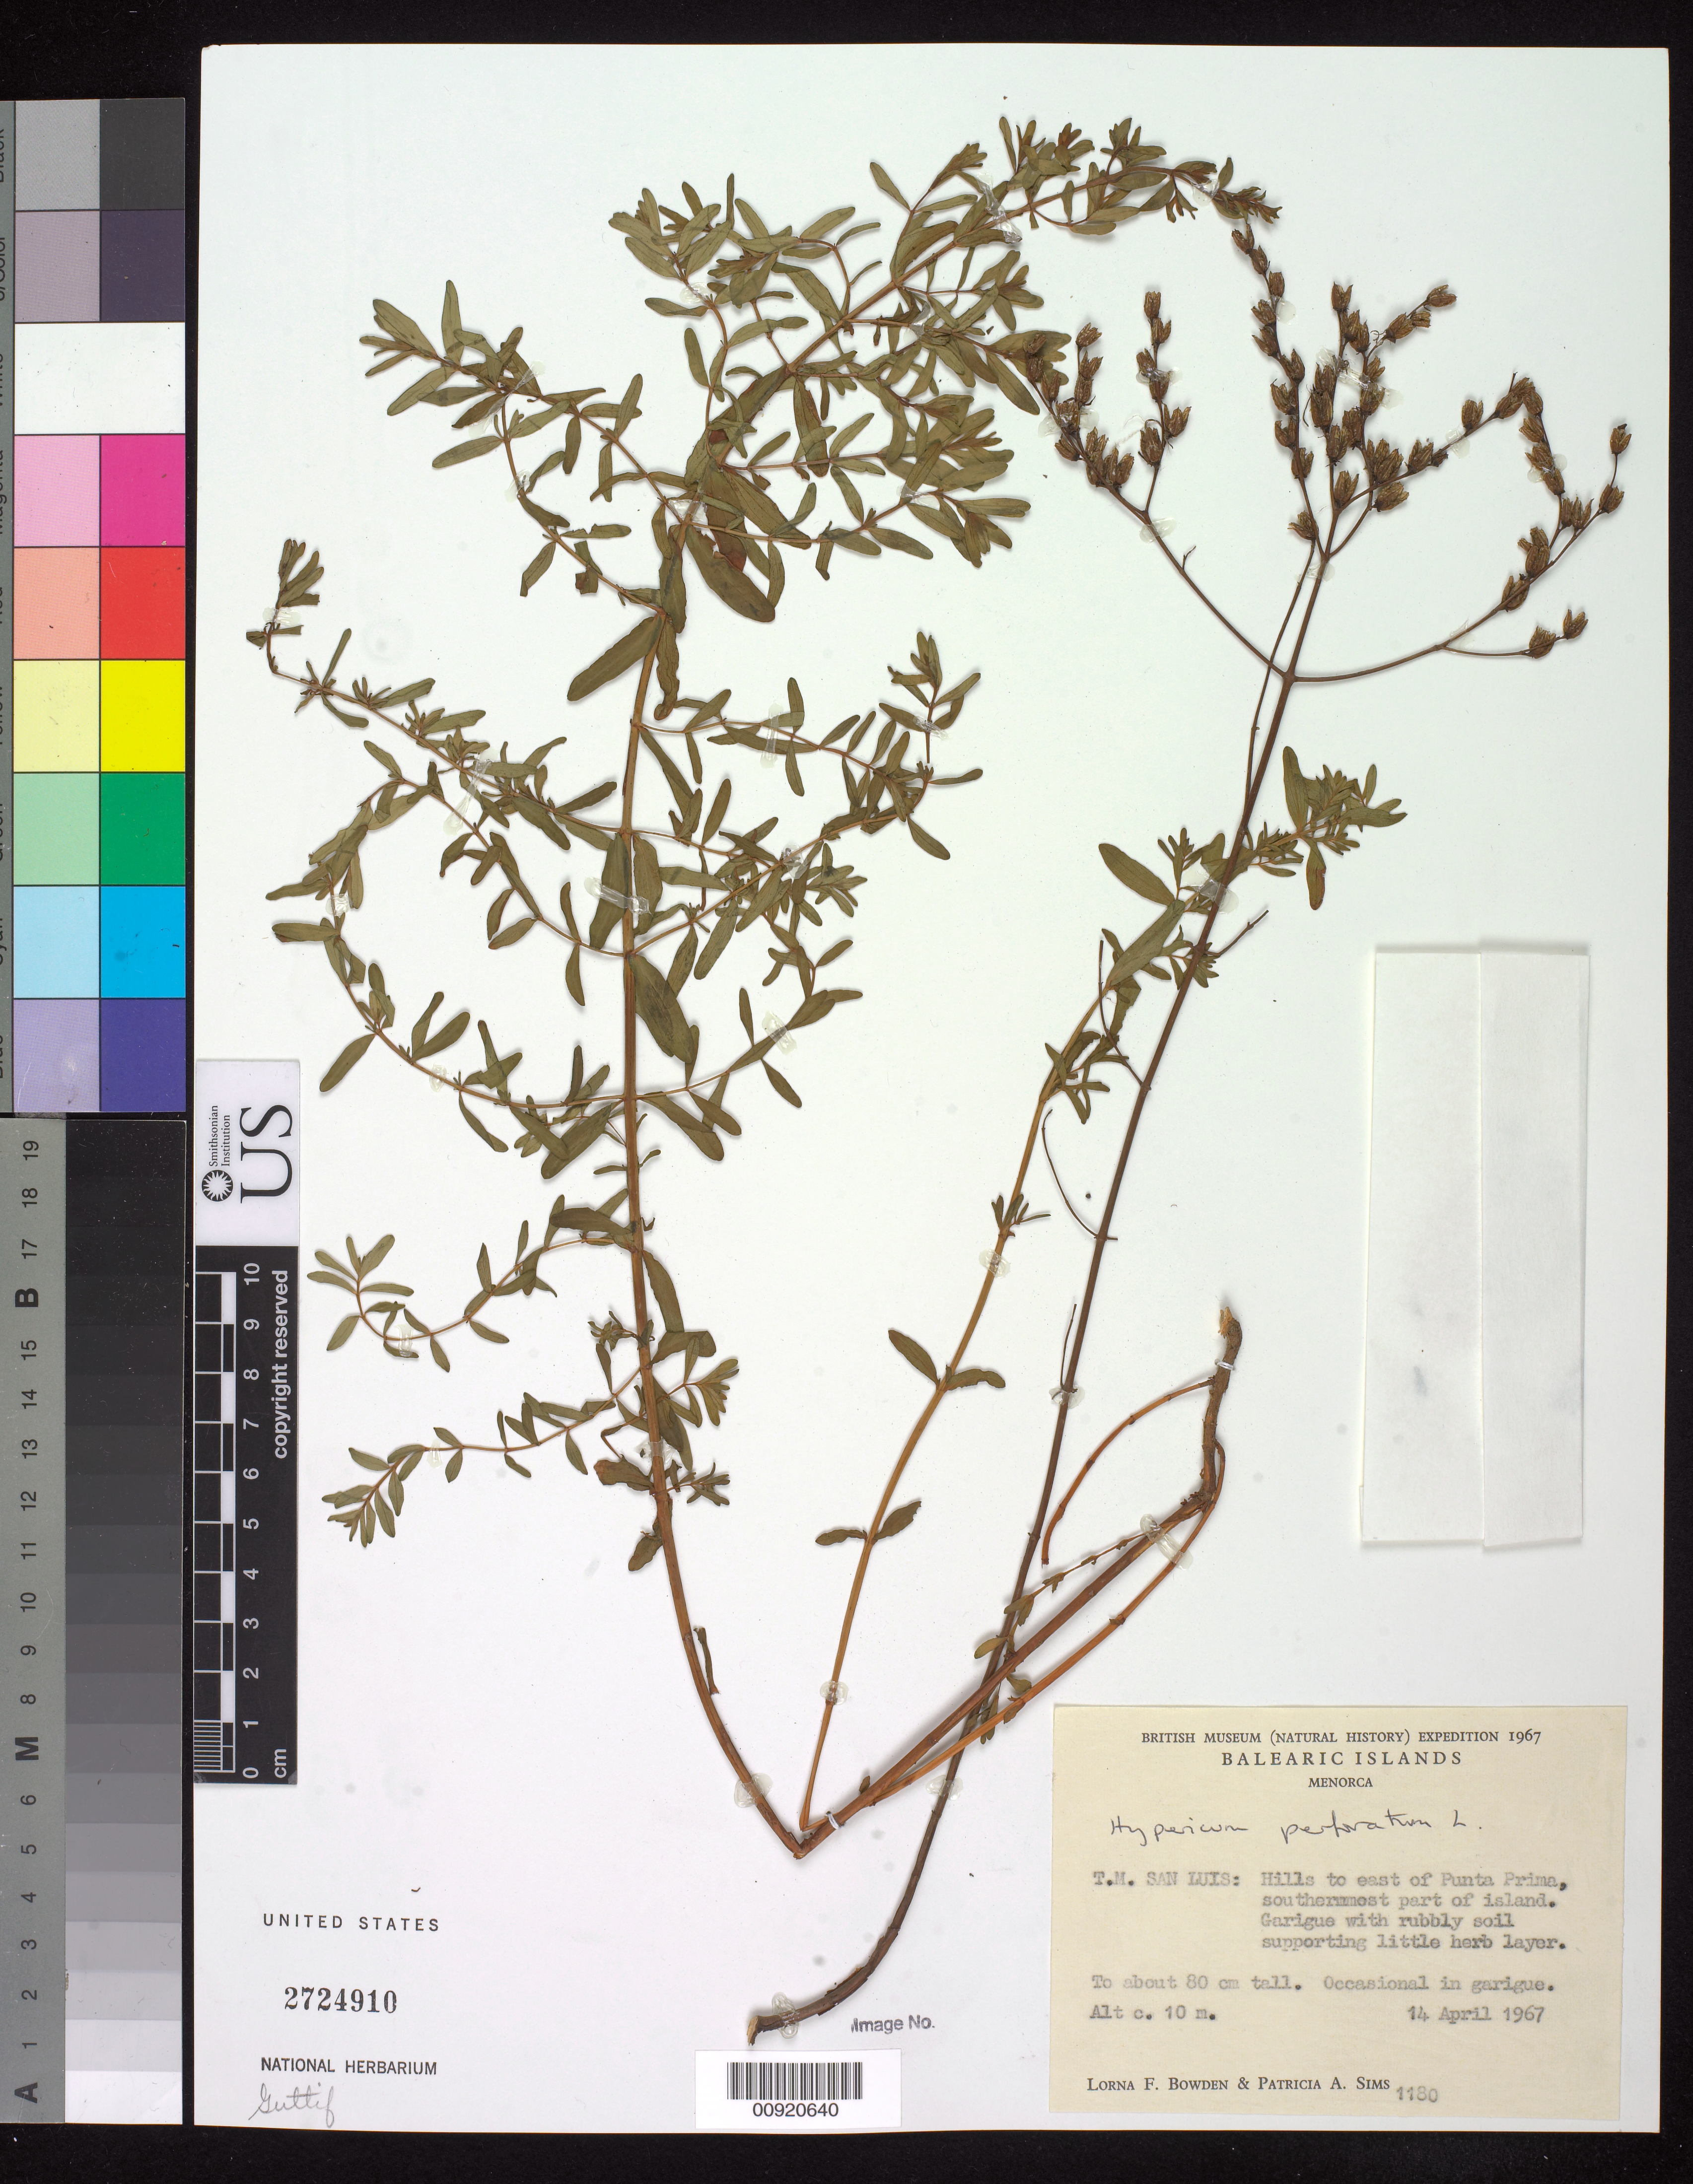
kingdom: Plantae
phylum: Tracheophyta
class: Magnoliopsida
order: Malpighiales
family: Hypericaceae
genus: Hypericum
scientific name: Hypericum perforatum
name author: L.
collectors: L. F. Bowden & P. A. Sims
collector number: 1180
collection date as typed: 14 Apr 1967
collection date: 1967-04-14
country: Spain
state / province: Islas Baleares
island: Menorca I.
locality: San Luis: Hills to east of Punta Prima, southernmost part of island.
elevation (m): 10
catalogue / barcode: US 2724910